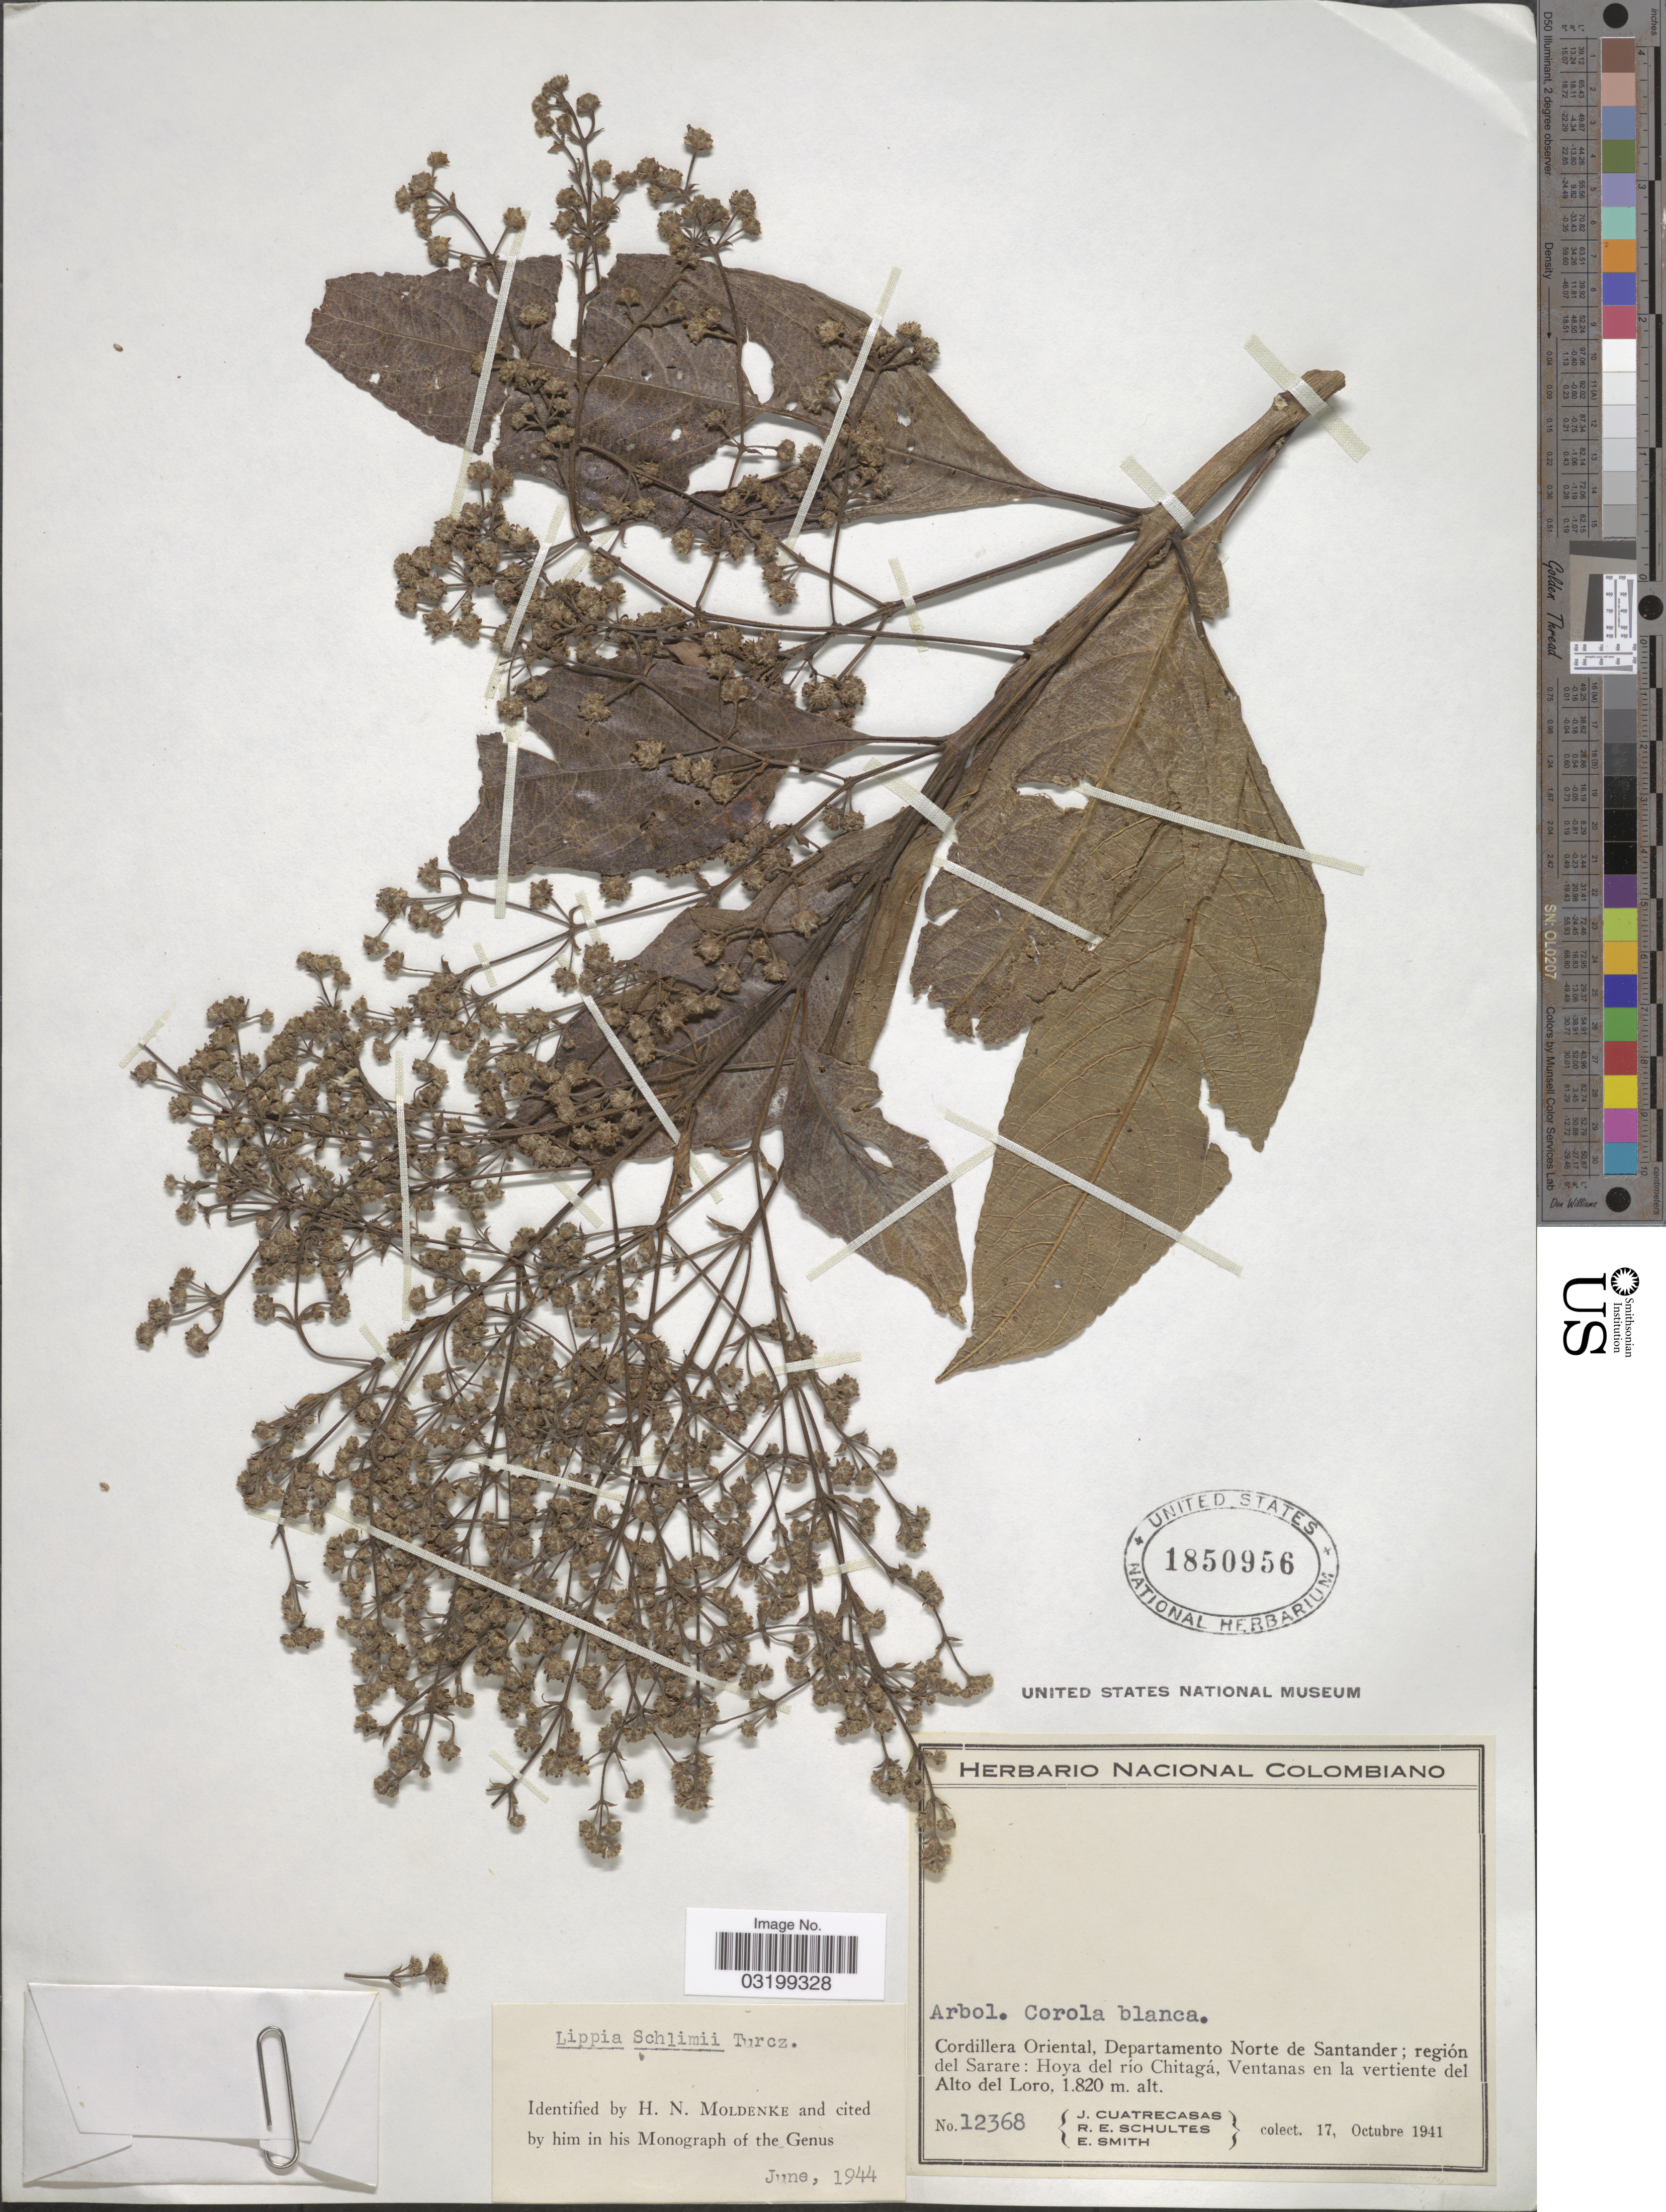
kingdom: Plantae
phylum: Tracheophyta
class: Magnoliopsida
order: Lamiales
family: Verbenaceae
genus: Lippia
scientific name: Lippia schlimii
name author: Turcz.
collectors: J. Cuatrecasas, R. E. Schultes & E. Smith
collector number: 12368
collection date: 1941-10-17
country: Colombia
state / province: Norte de Santander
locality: Cordillera Oriental, Departamento Norte de Santander; región del Sarare: Hoya del río Chitagá, Ventanas en la vertiente del Alto del Loro.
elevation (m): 1820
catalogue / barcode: US 1850956